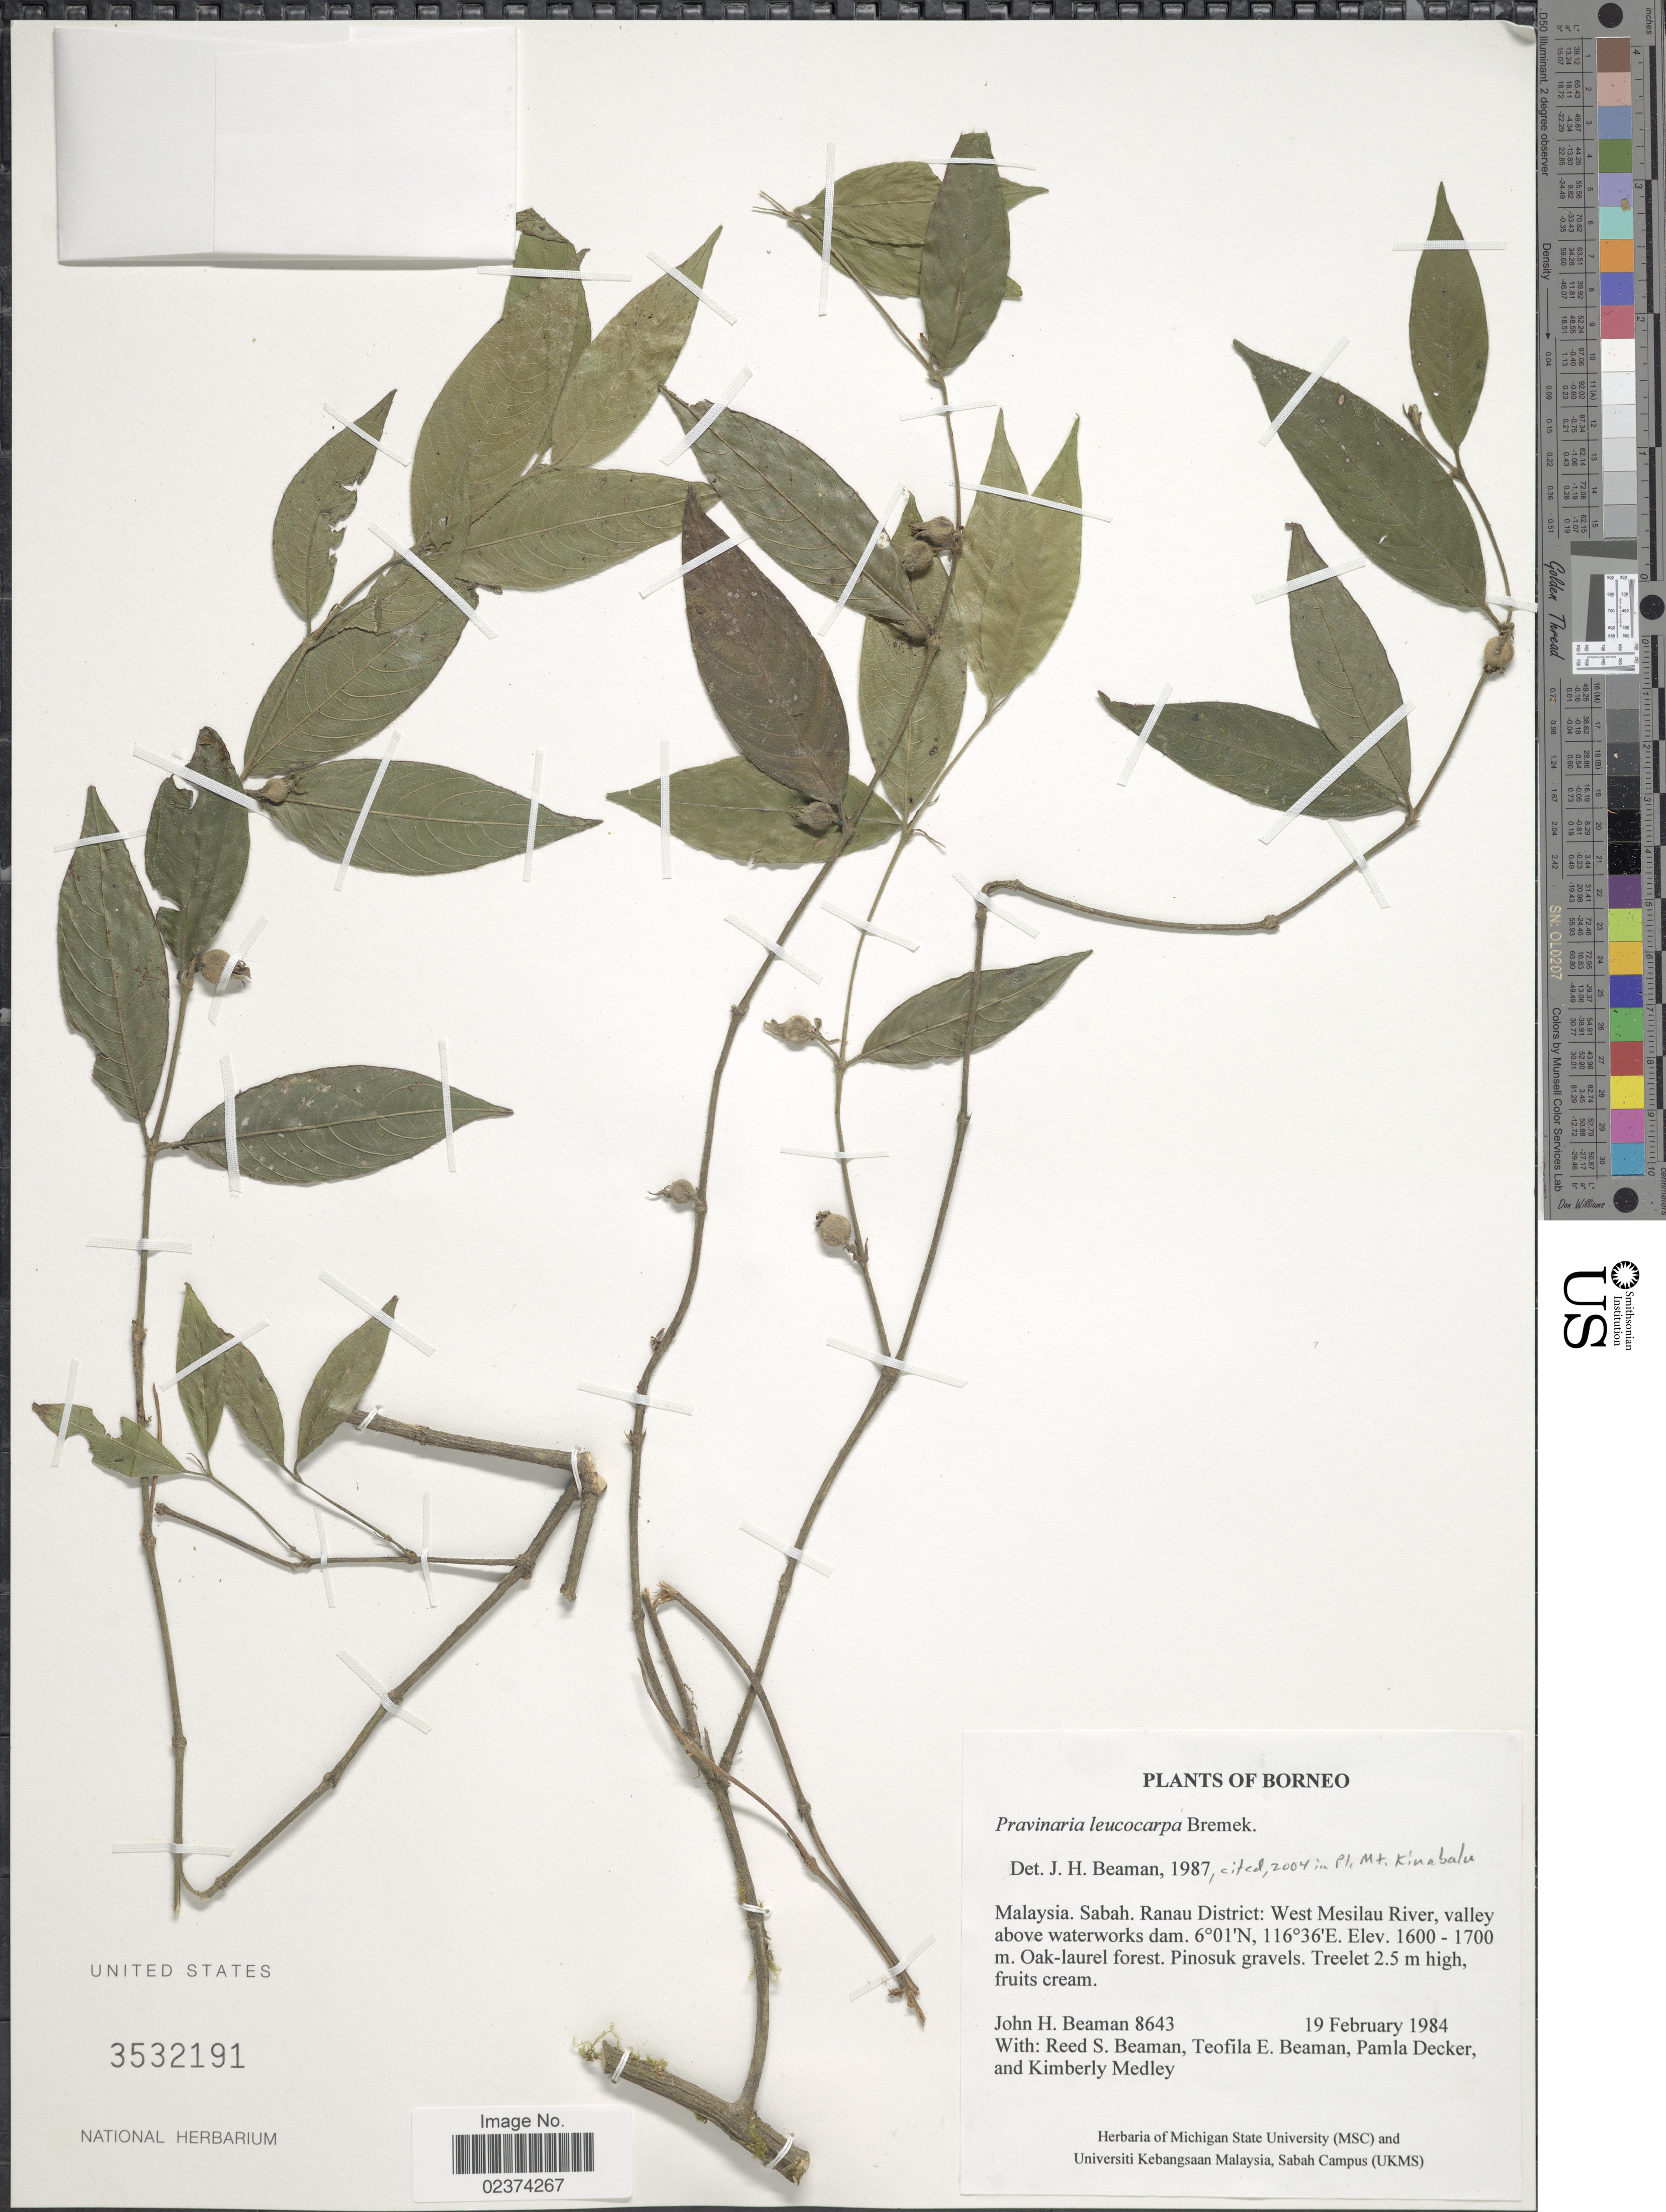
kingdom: Plantae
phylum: Tracheophyta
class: Magnoliopsida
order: Gentianales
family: Rubiaceae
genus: Pravinaria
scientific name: Pravinaria leucocarpa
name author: Bremek.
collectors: J. H. Beaman, R. S. Beaman, T. E. Beaman, P. Decker & K. Medley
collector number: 8643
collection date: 1984-02-19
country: Malaysia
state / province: Sabah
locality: Borneo. Malaysia. Sabah. Ranay District: West Mesilau River, valley above waterworks dam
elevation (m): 1600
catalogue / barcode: US 3532191